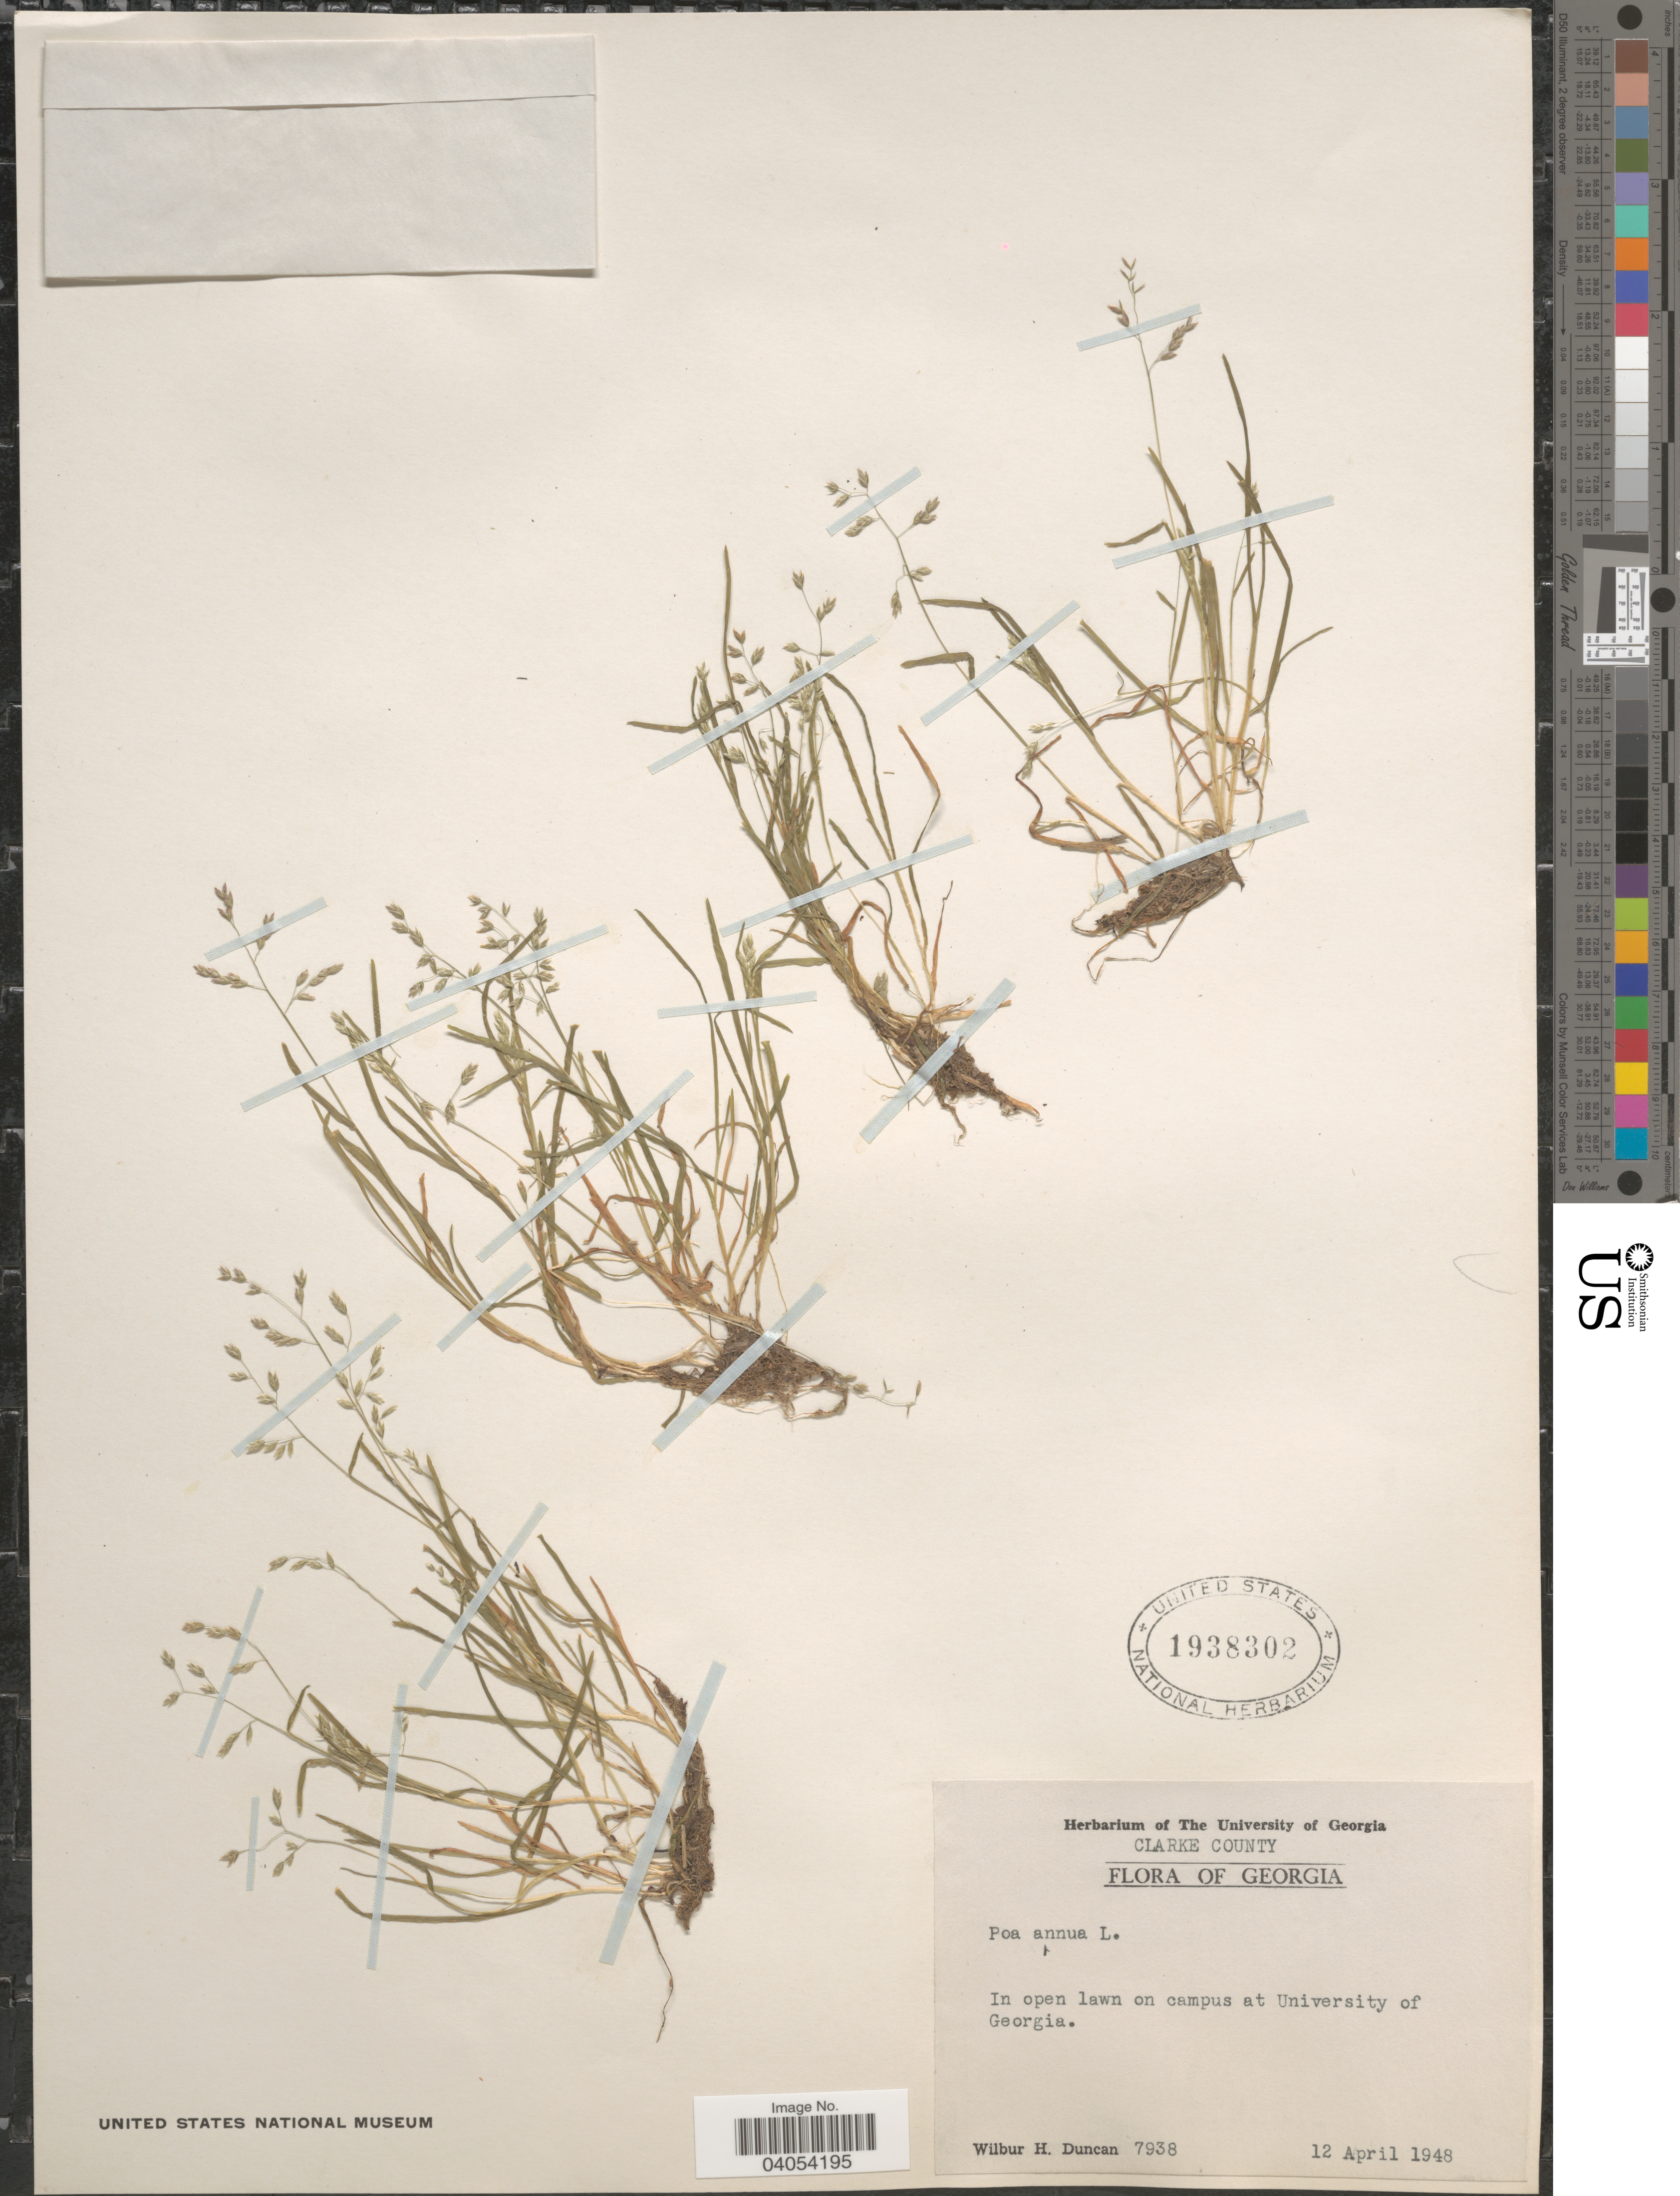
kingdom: Plantae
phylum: Tracheophyta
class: Liliopsida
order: Poales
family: Poaceae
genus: Poa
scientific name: Poa annua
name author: L.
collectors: W. H. Duncan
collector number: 7938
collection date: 1948-04-12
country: United States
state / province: Georgia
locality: Clarke County. In open lawn on campus at University of Georgia.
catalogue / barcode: US 1938302